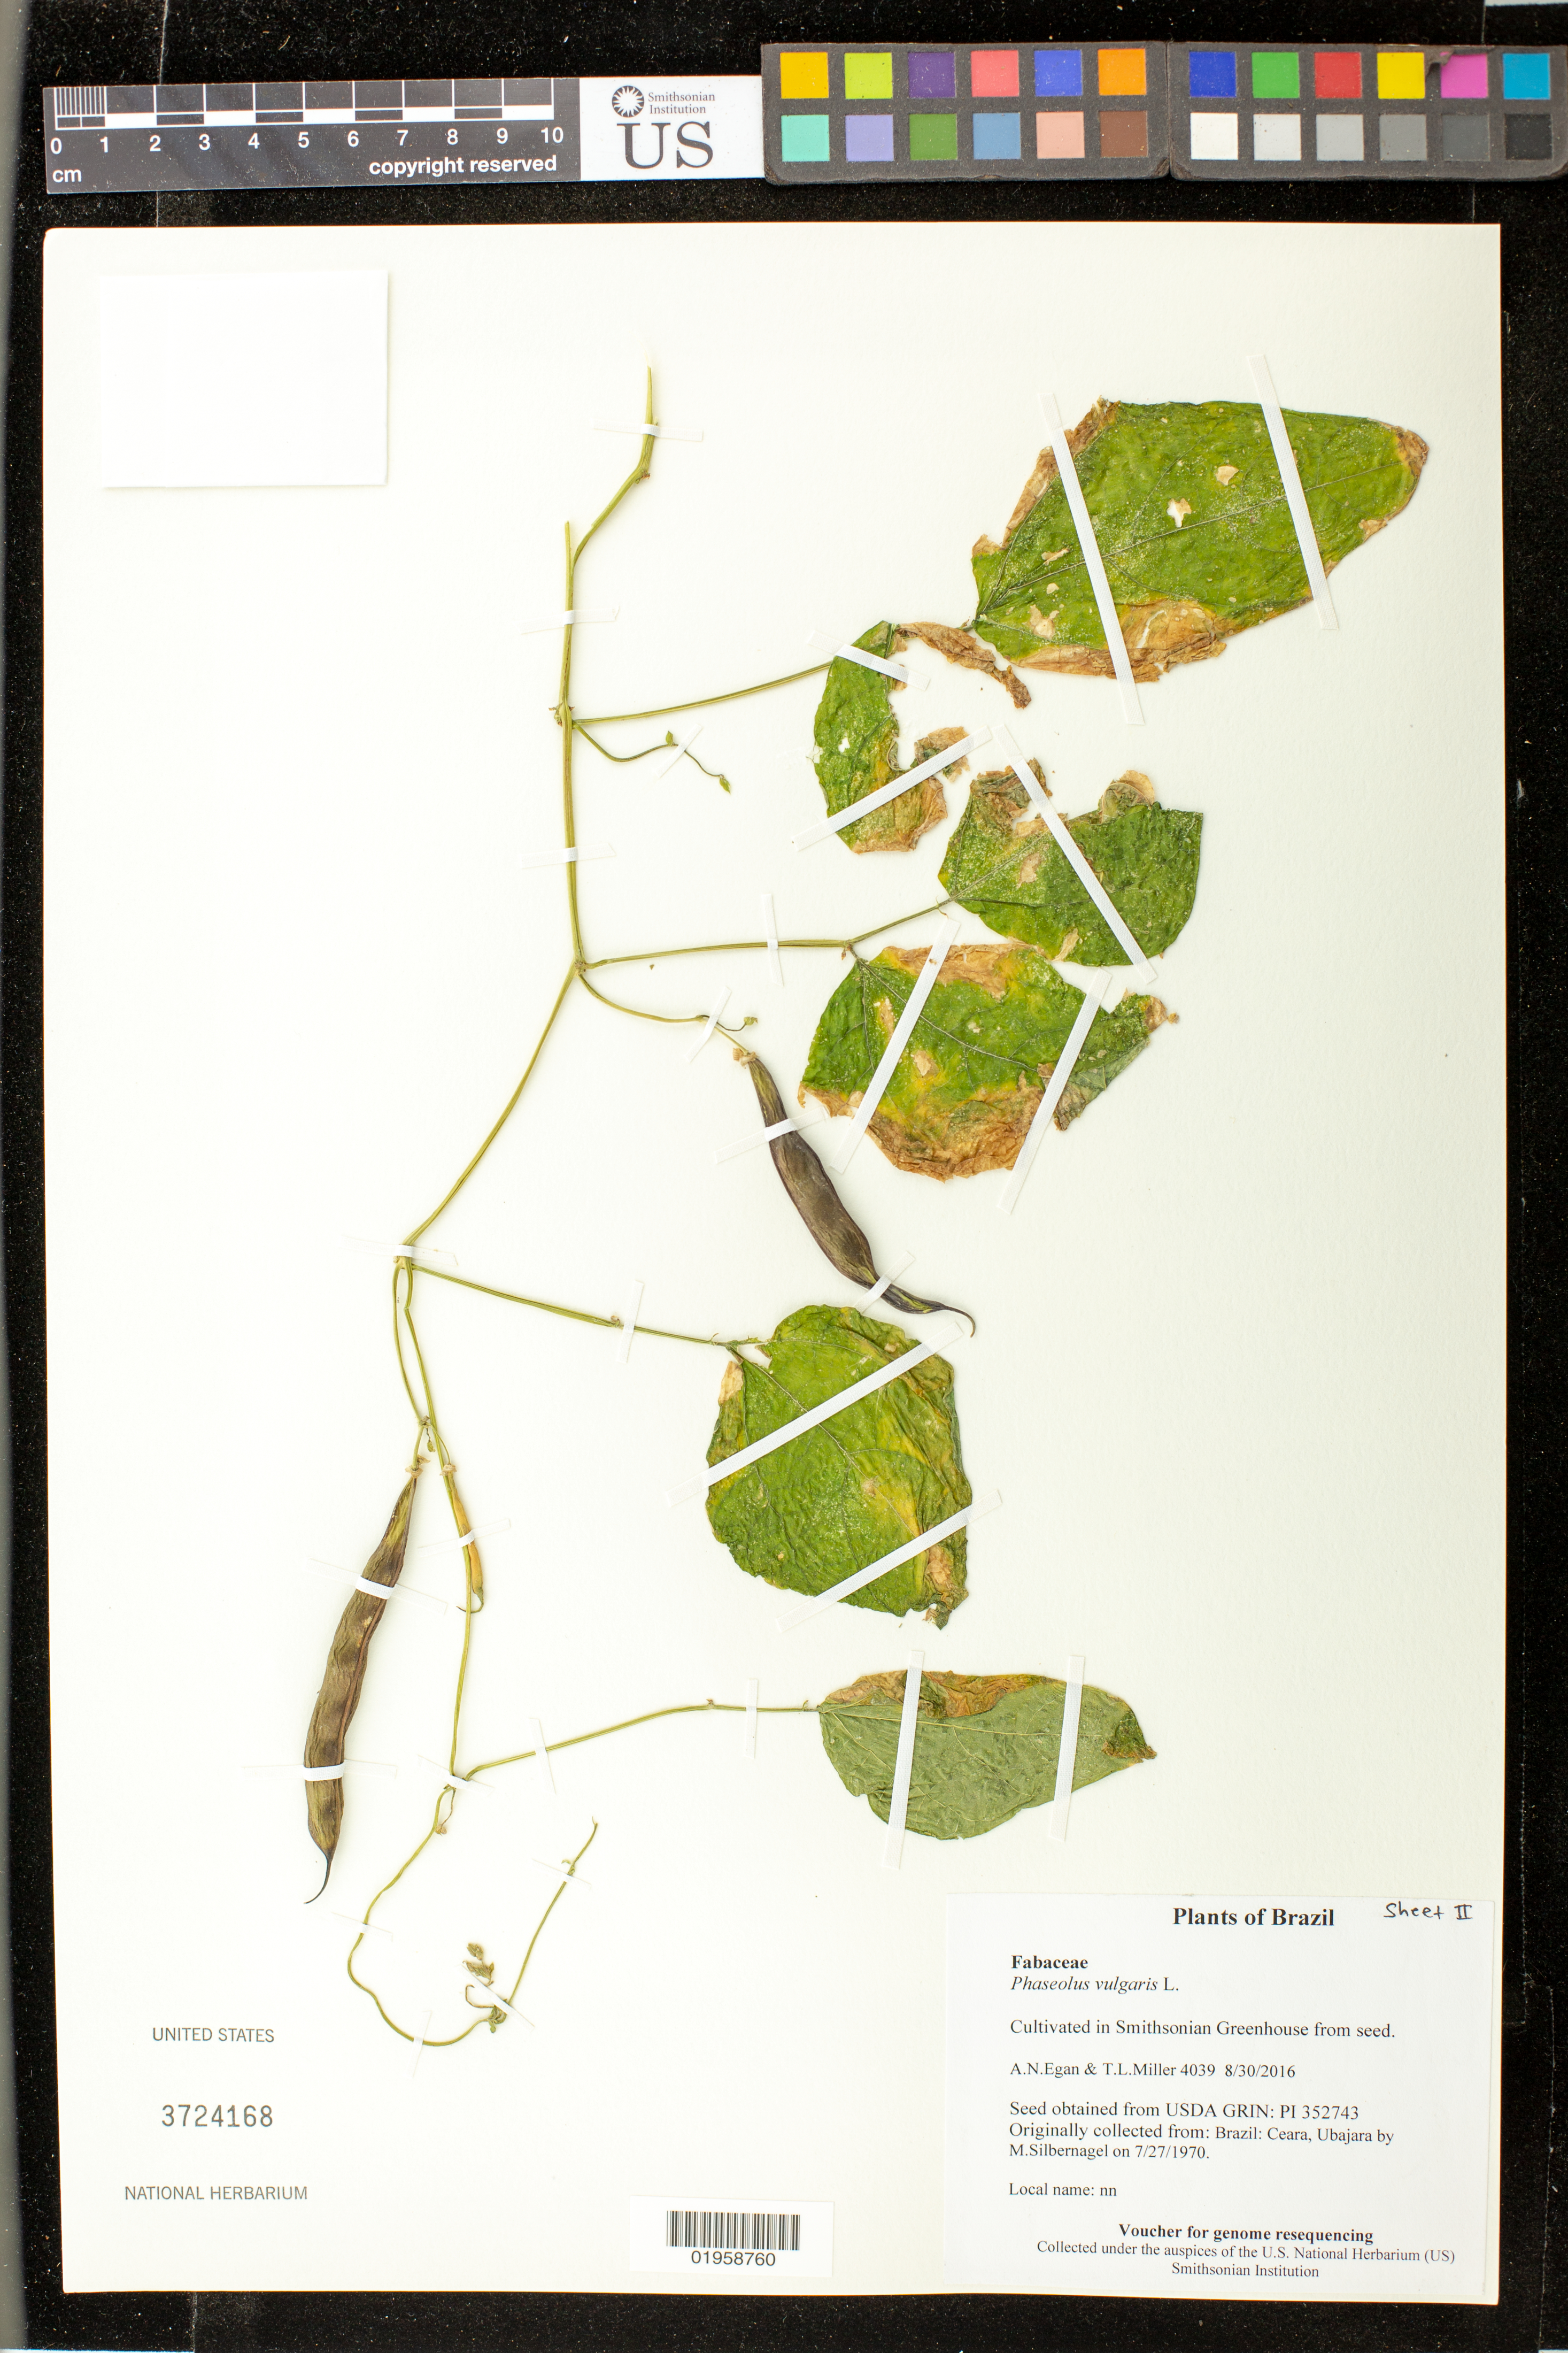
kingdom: Plantae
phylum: Tracheophyta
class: Magnoliopsida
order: Fabales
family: Fabaceae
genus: Phaseolus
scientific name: Phaseolus vulgaris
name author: L.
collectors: A. N. Egan & T. L. Miller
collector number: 4039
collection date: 2016-08-18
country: United States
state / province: Maryland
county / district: Prince George's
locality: Smithsonian's Museum Support Ctr; 4210 Suitland Pkwy., NMNH Botany Research Greenhouses. Suitland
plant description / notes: Originally collected in Brazil, Ceara, Ubajara on 1970-07-27. M.Silbernagel (collector); Grown from seed acquired from the USDA's GRIN seed bank.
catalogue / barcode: US 3724168